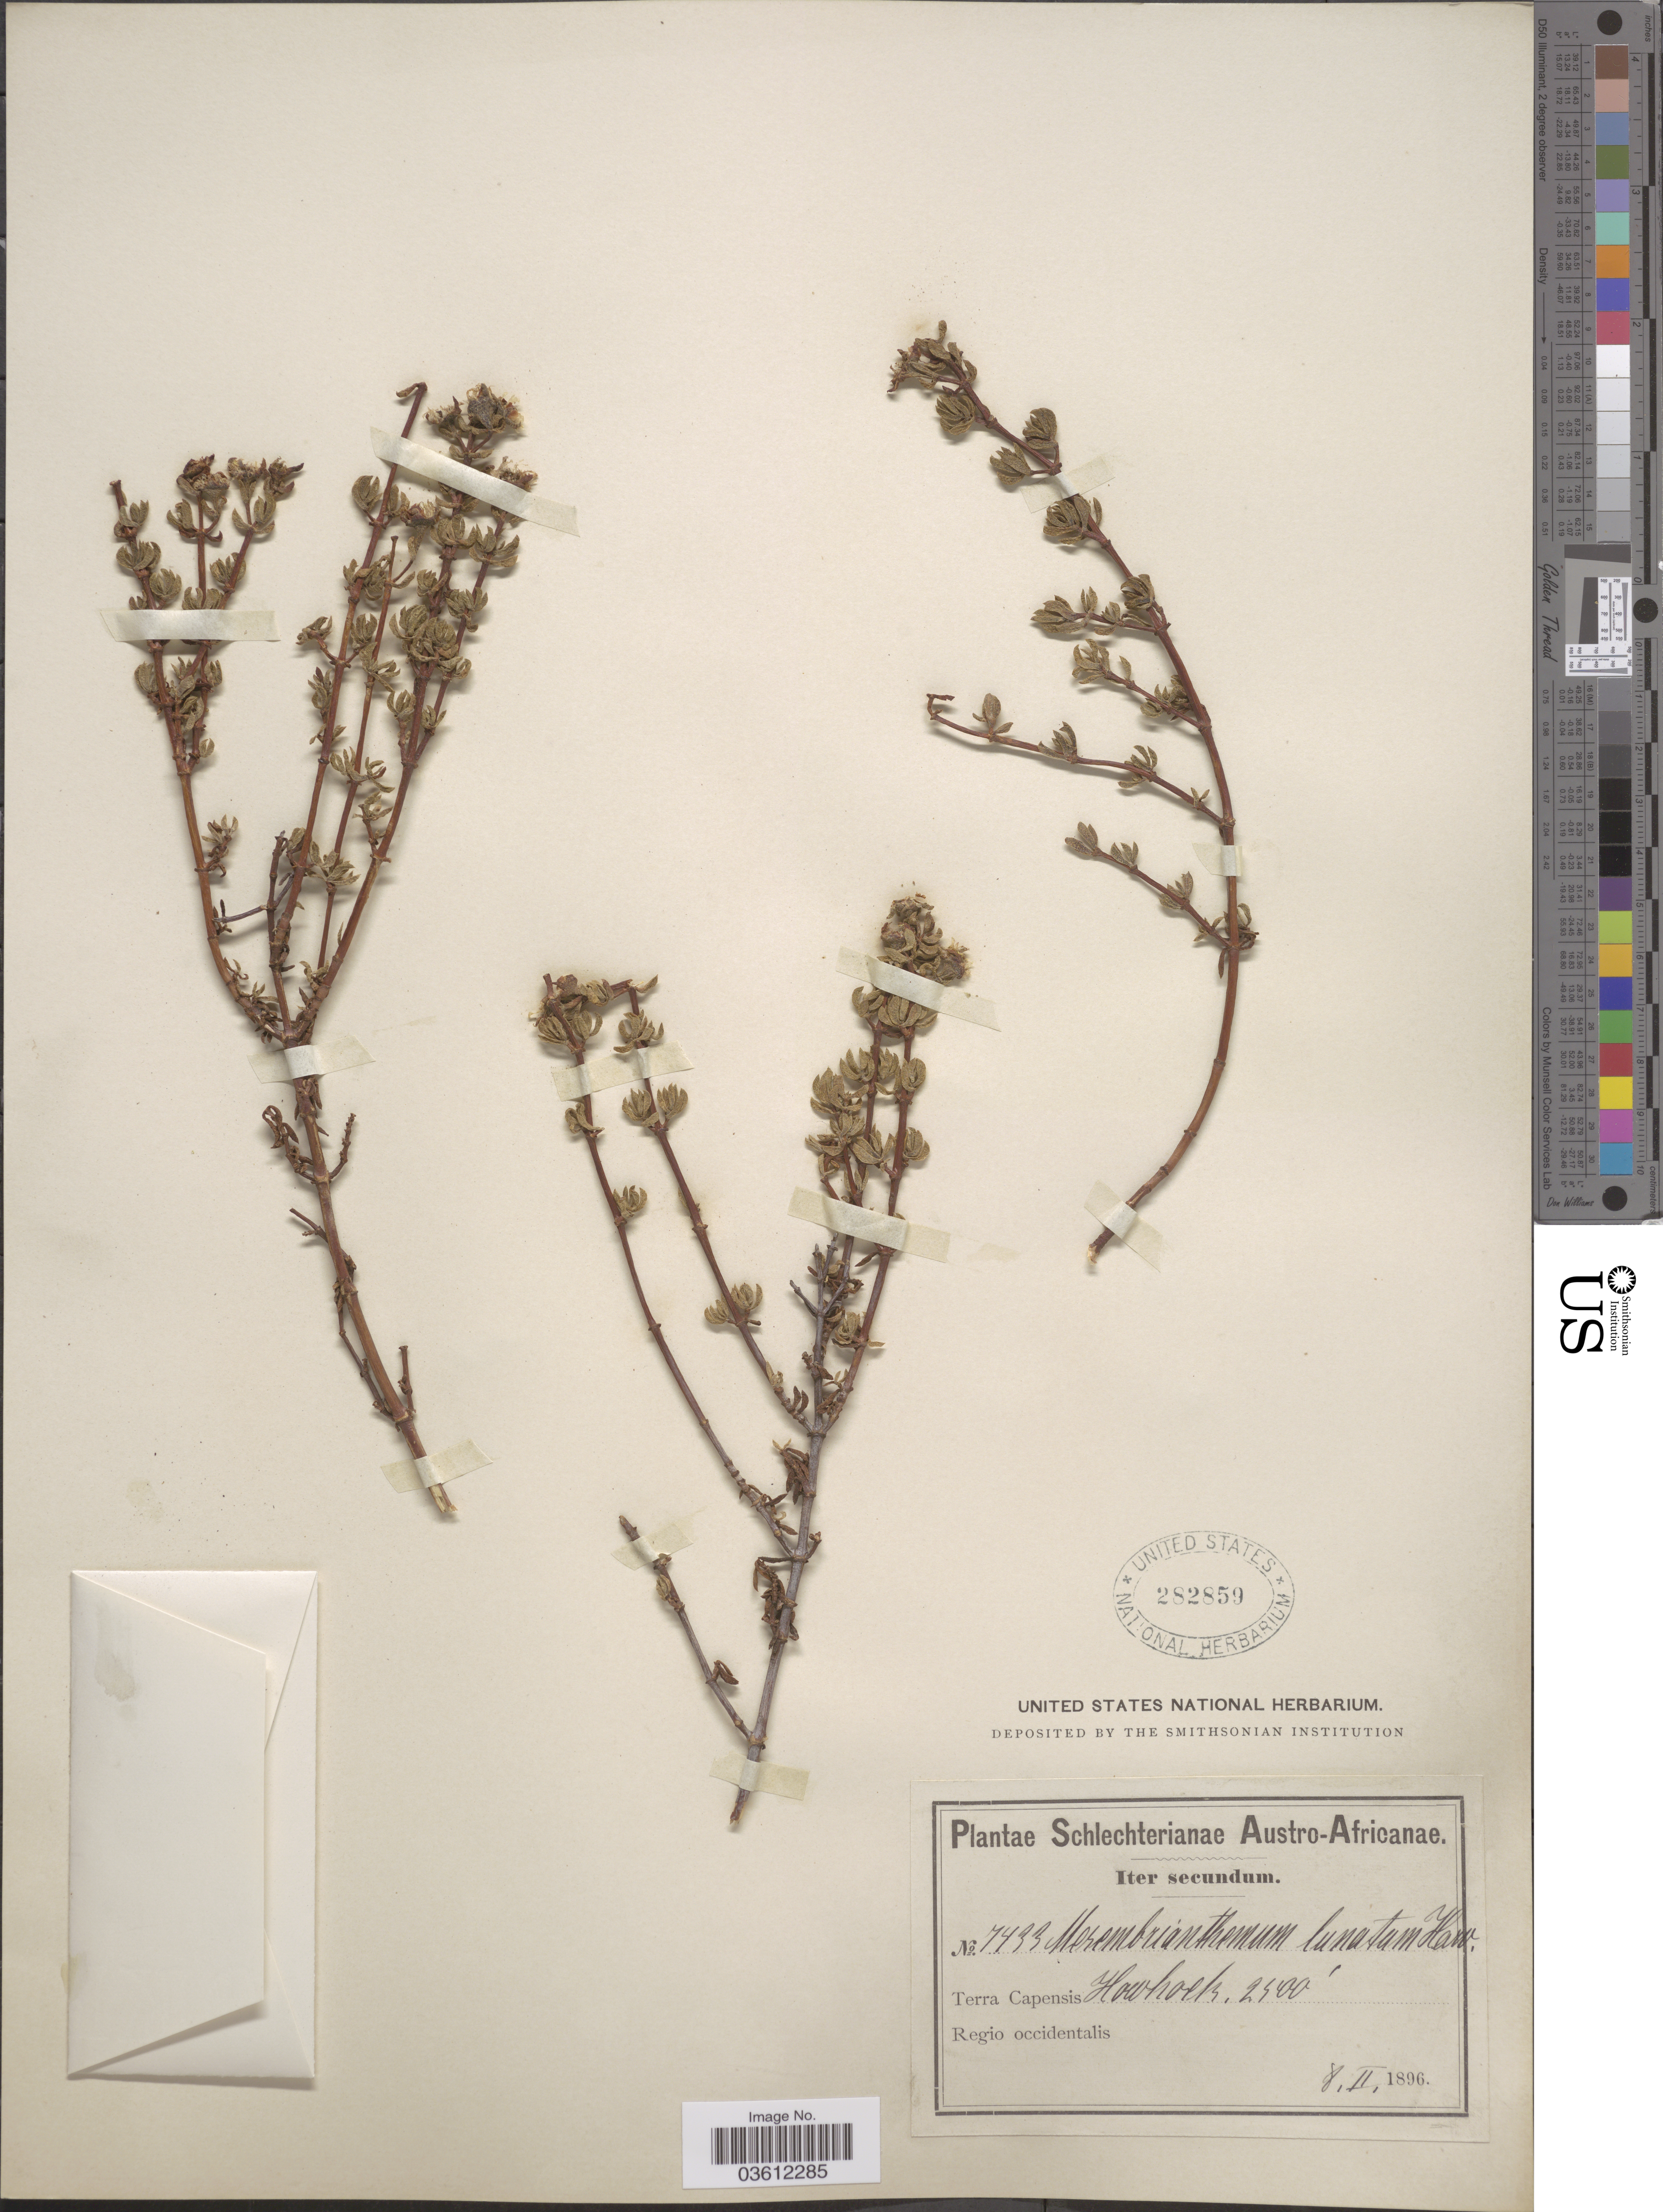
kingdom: Plantae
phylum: Tracheophyta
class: Magnoliopsida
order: Caryophyllales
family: Aizoaceae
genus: Mesembryanthemum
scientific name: Mesembryanthemum lunatum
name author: Willd.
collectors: Schlechter, --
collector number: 7433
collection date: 1896-02-08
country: South Africa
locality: Austro-Africanae. Terra Capensis. Regio occidentalis. Howhoek.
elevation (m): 762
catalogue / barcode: US 282859